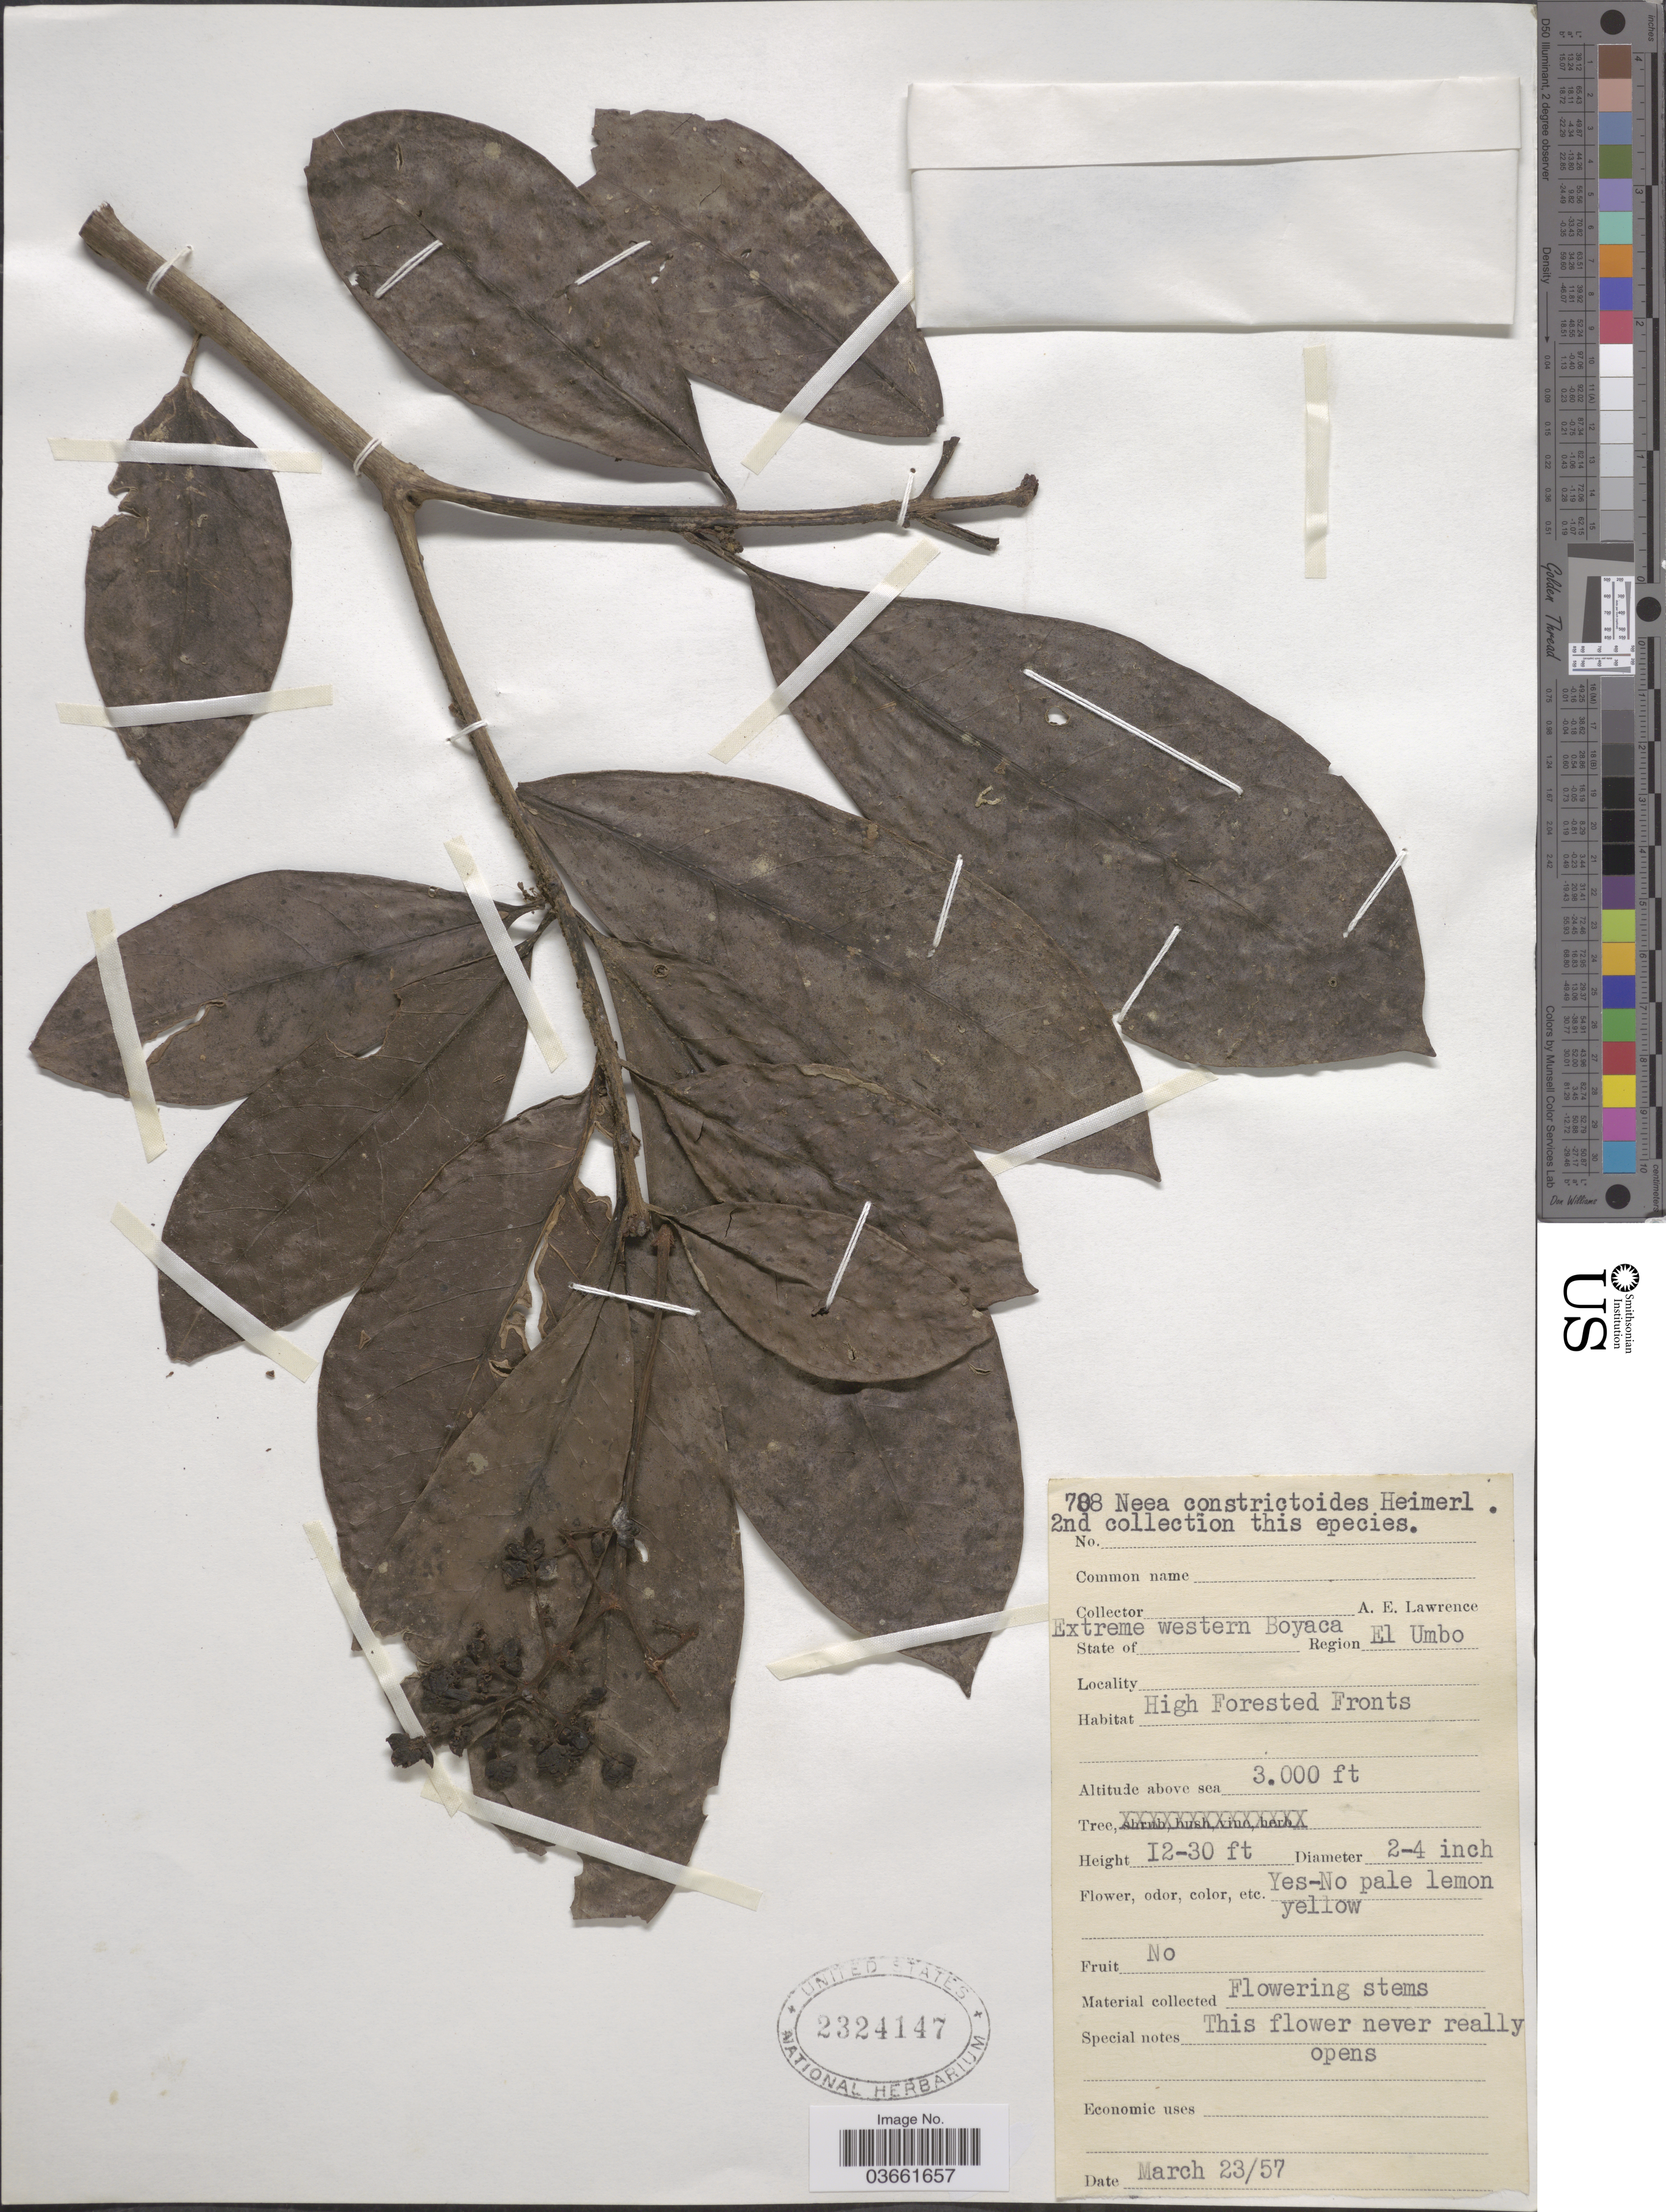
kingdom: Plantae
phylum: Tracheophyta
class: Magnoliopsida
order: Caryophyllales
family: Nyctaginaceae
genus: Neea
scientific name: Neea constricta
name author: Spruce ex J.A. Schmidt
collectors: A. Lawrence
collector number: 708*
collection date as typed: Transcribed d/m/y: 23/3/57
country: Colombia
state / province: Boyacá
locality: Extreme western Boyaca, Region El Umbo. High Forested Fronts.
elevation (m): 914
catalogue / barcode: US 2324147